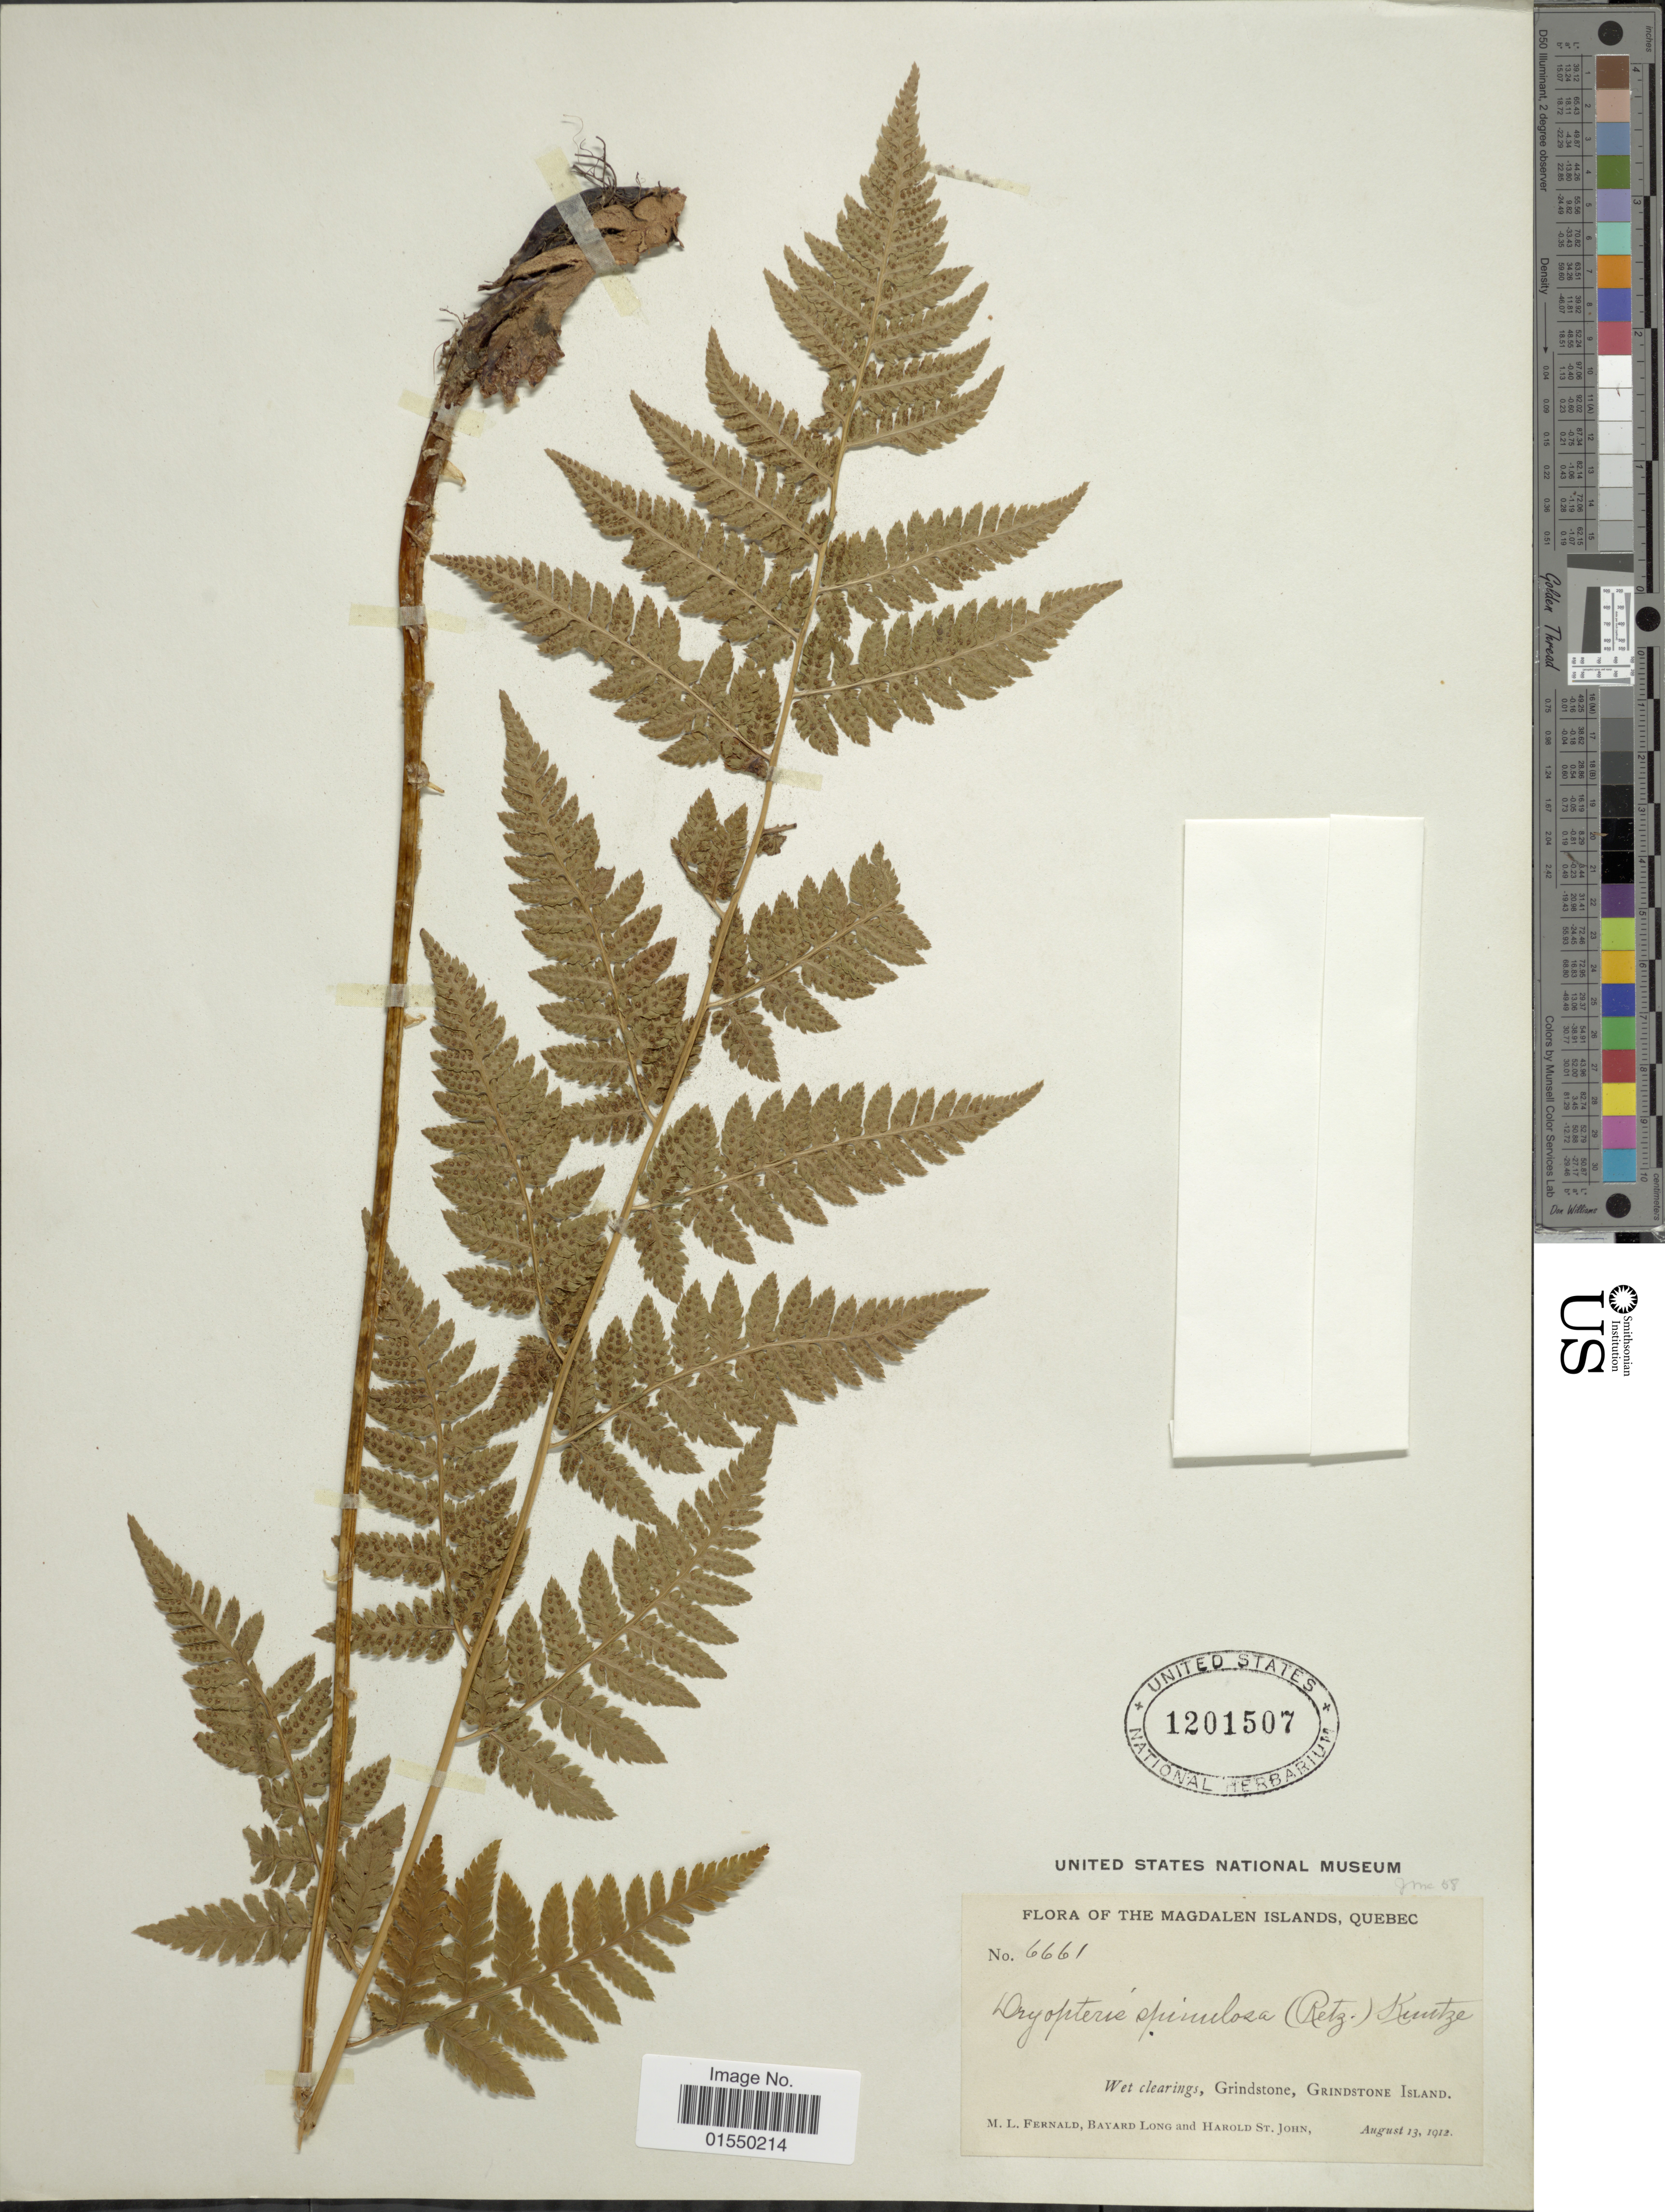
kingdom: Plantae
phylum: Tracheophyta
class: Polypodiopsida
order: Polypodiales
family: Dryopteridaceae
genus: Dryopteris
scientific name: Dryopteris carthusiana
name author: (Villars) H.P. Fuchs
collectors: M. L. Fernald, B. H. Long & H. St. John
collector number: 6661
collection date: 1912-08-13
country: Canada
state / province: Quebec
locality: Magdalen Islands, Grindstone, Grindstone Island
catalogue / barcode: US 1201507